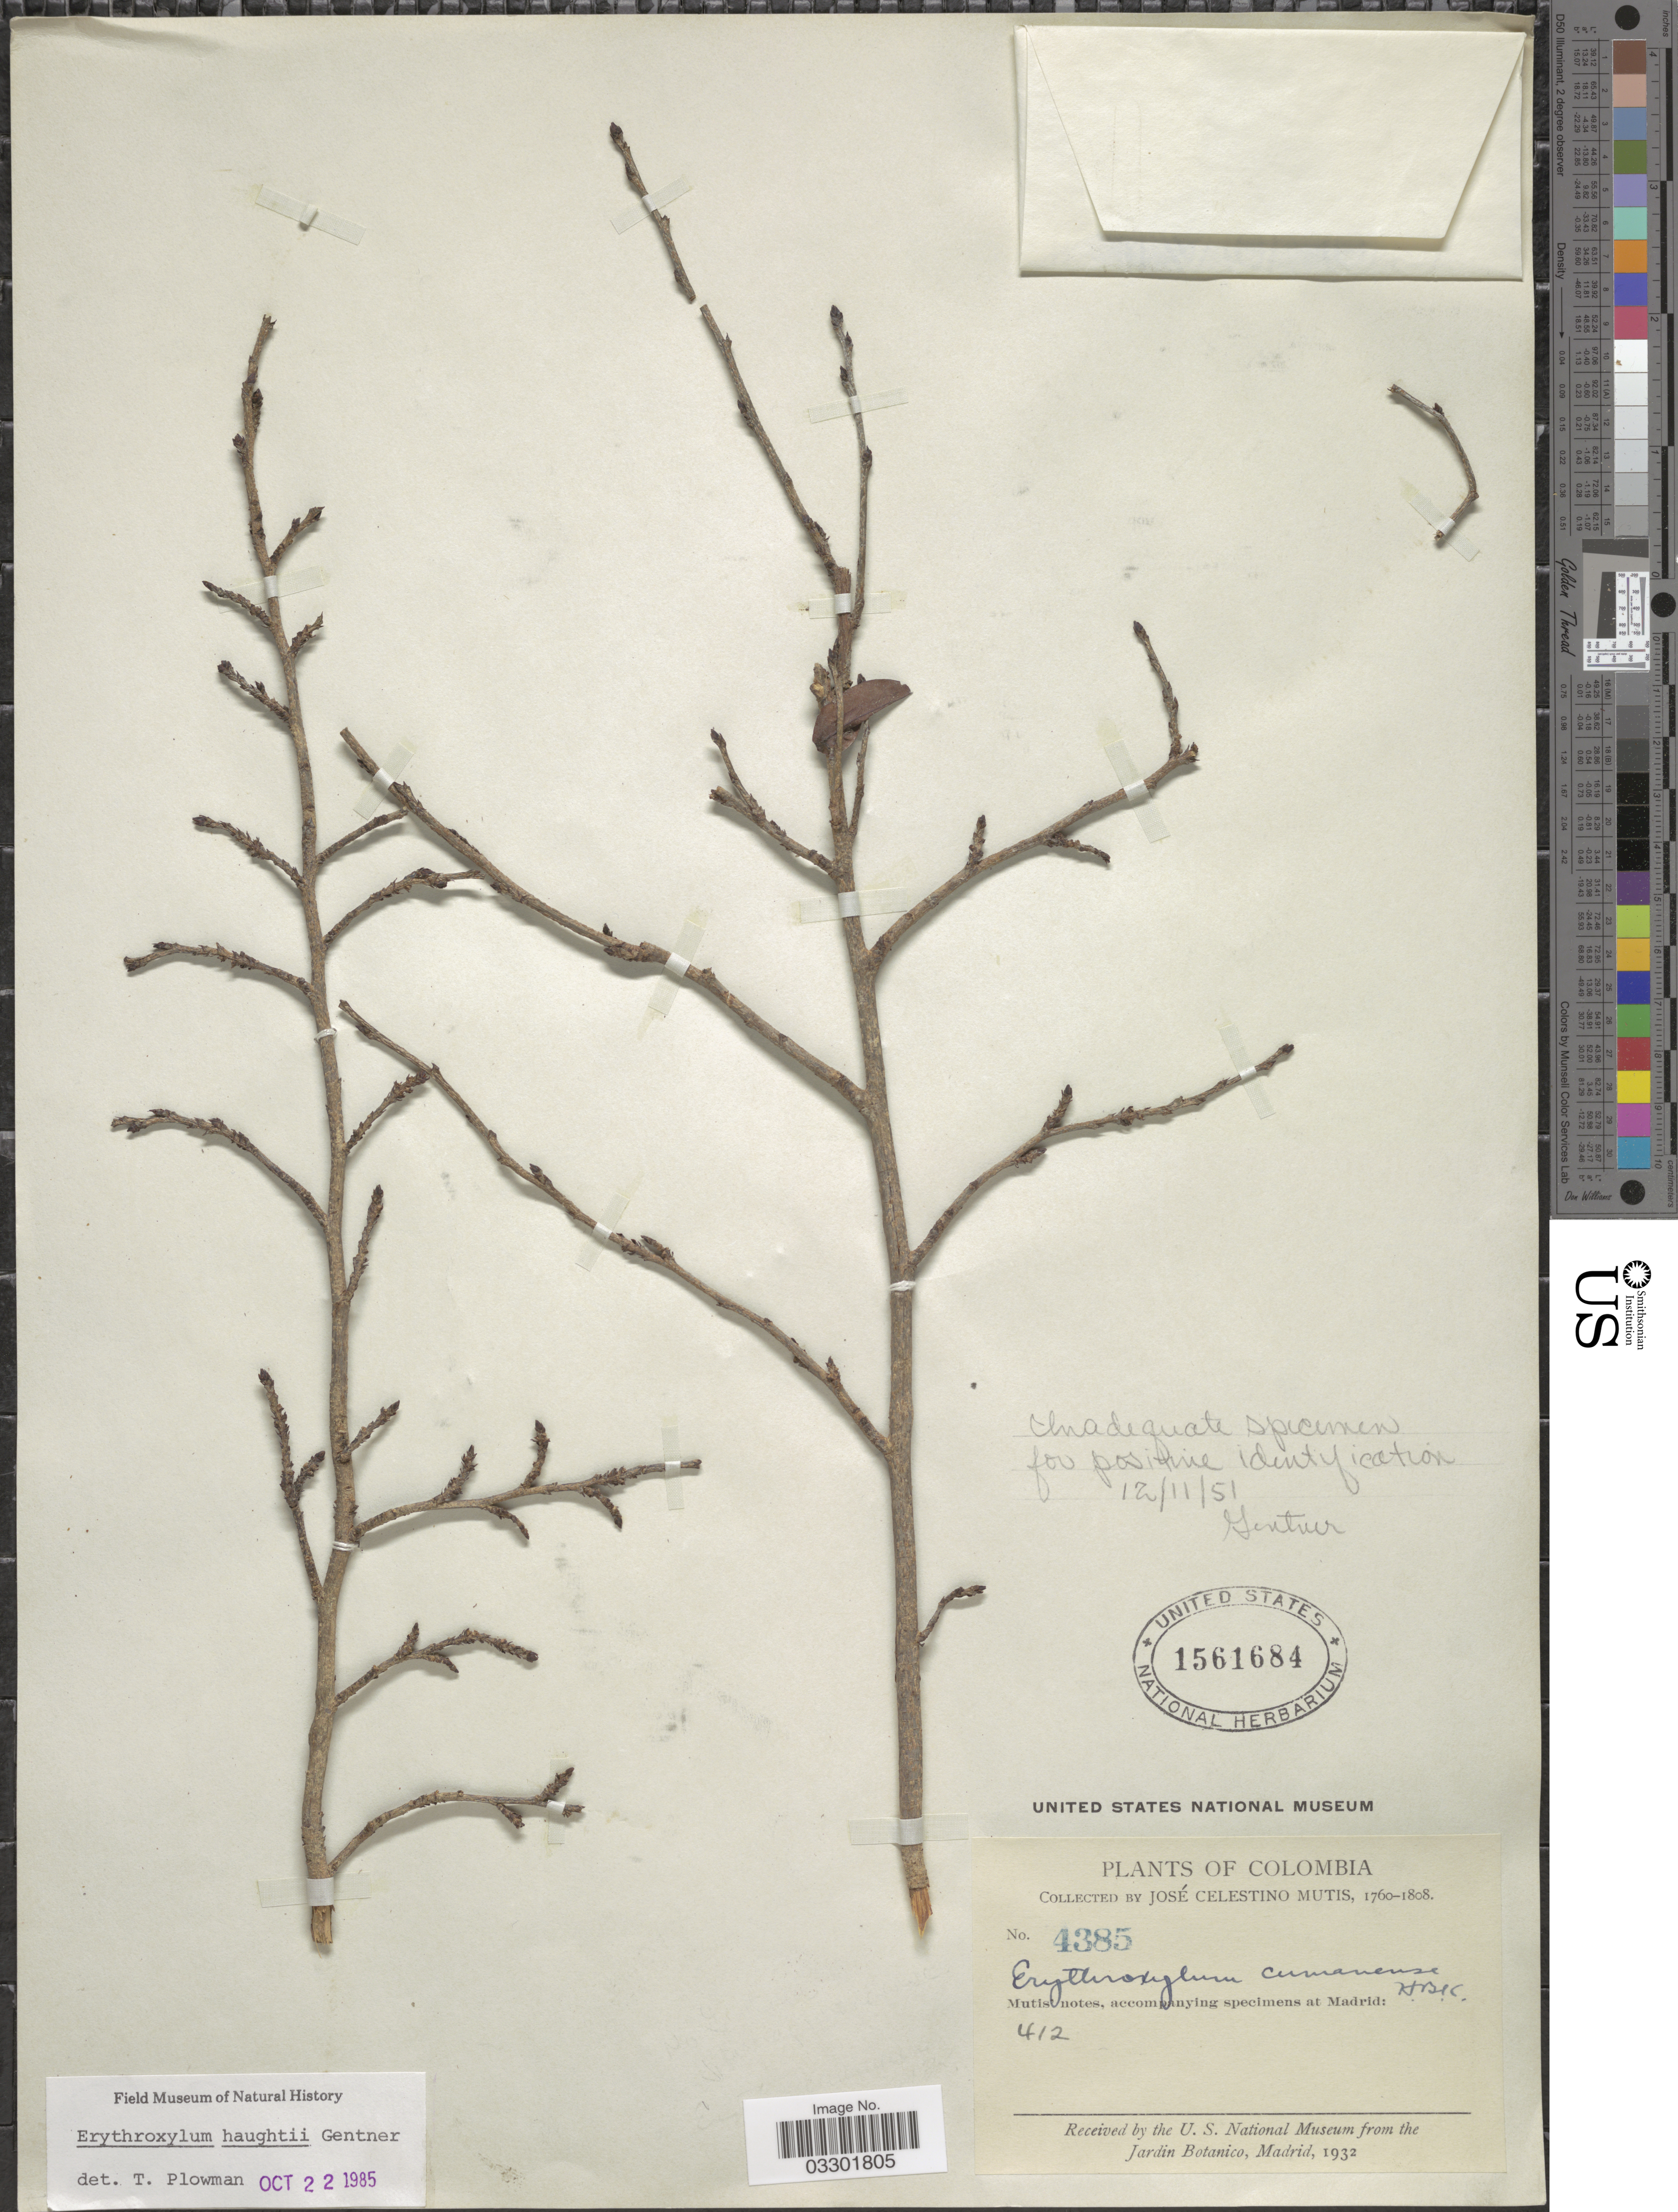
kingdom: Plantae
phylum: Tracheophyta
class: Magnoliopsida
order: Malpighiales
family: Erythroxylaceae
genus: Erythroxylum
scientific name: Erythroxylum haughtii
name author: Gentner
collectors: J. C. B. Mutis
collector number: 4385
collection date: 1760/1808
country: Colombia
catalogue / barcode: US 1561684